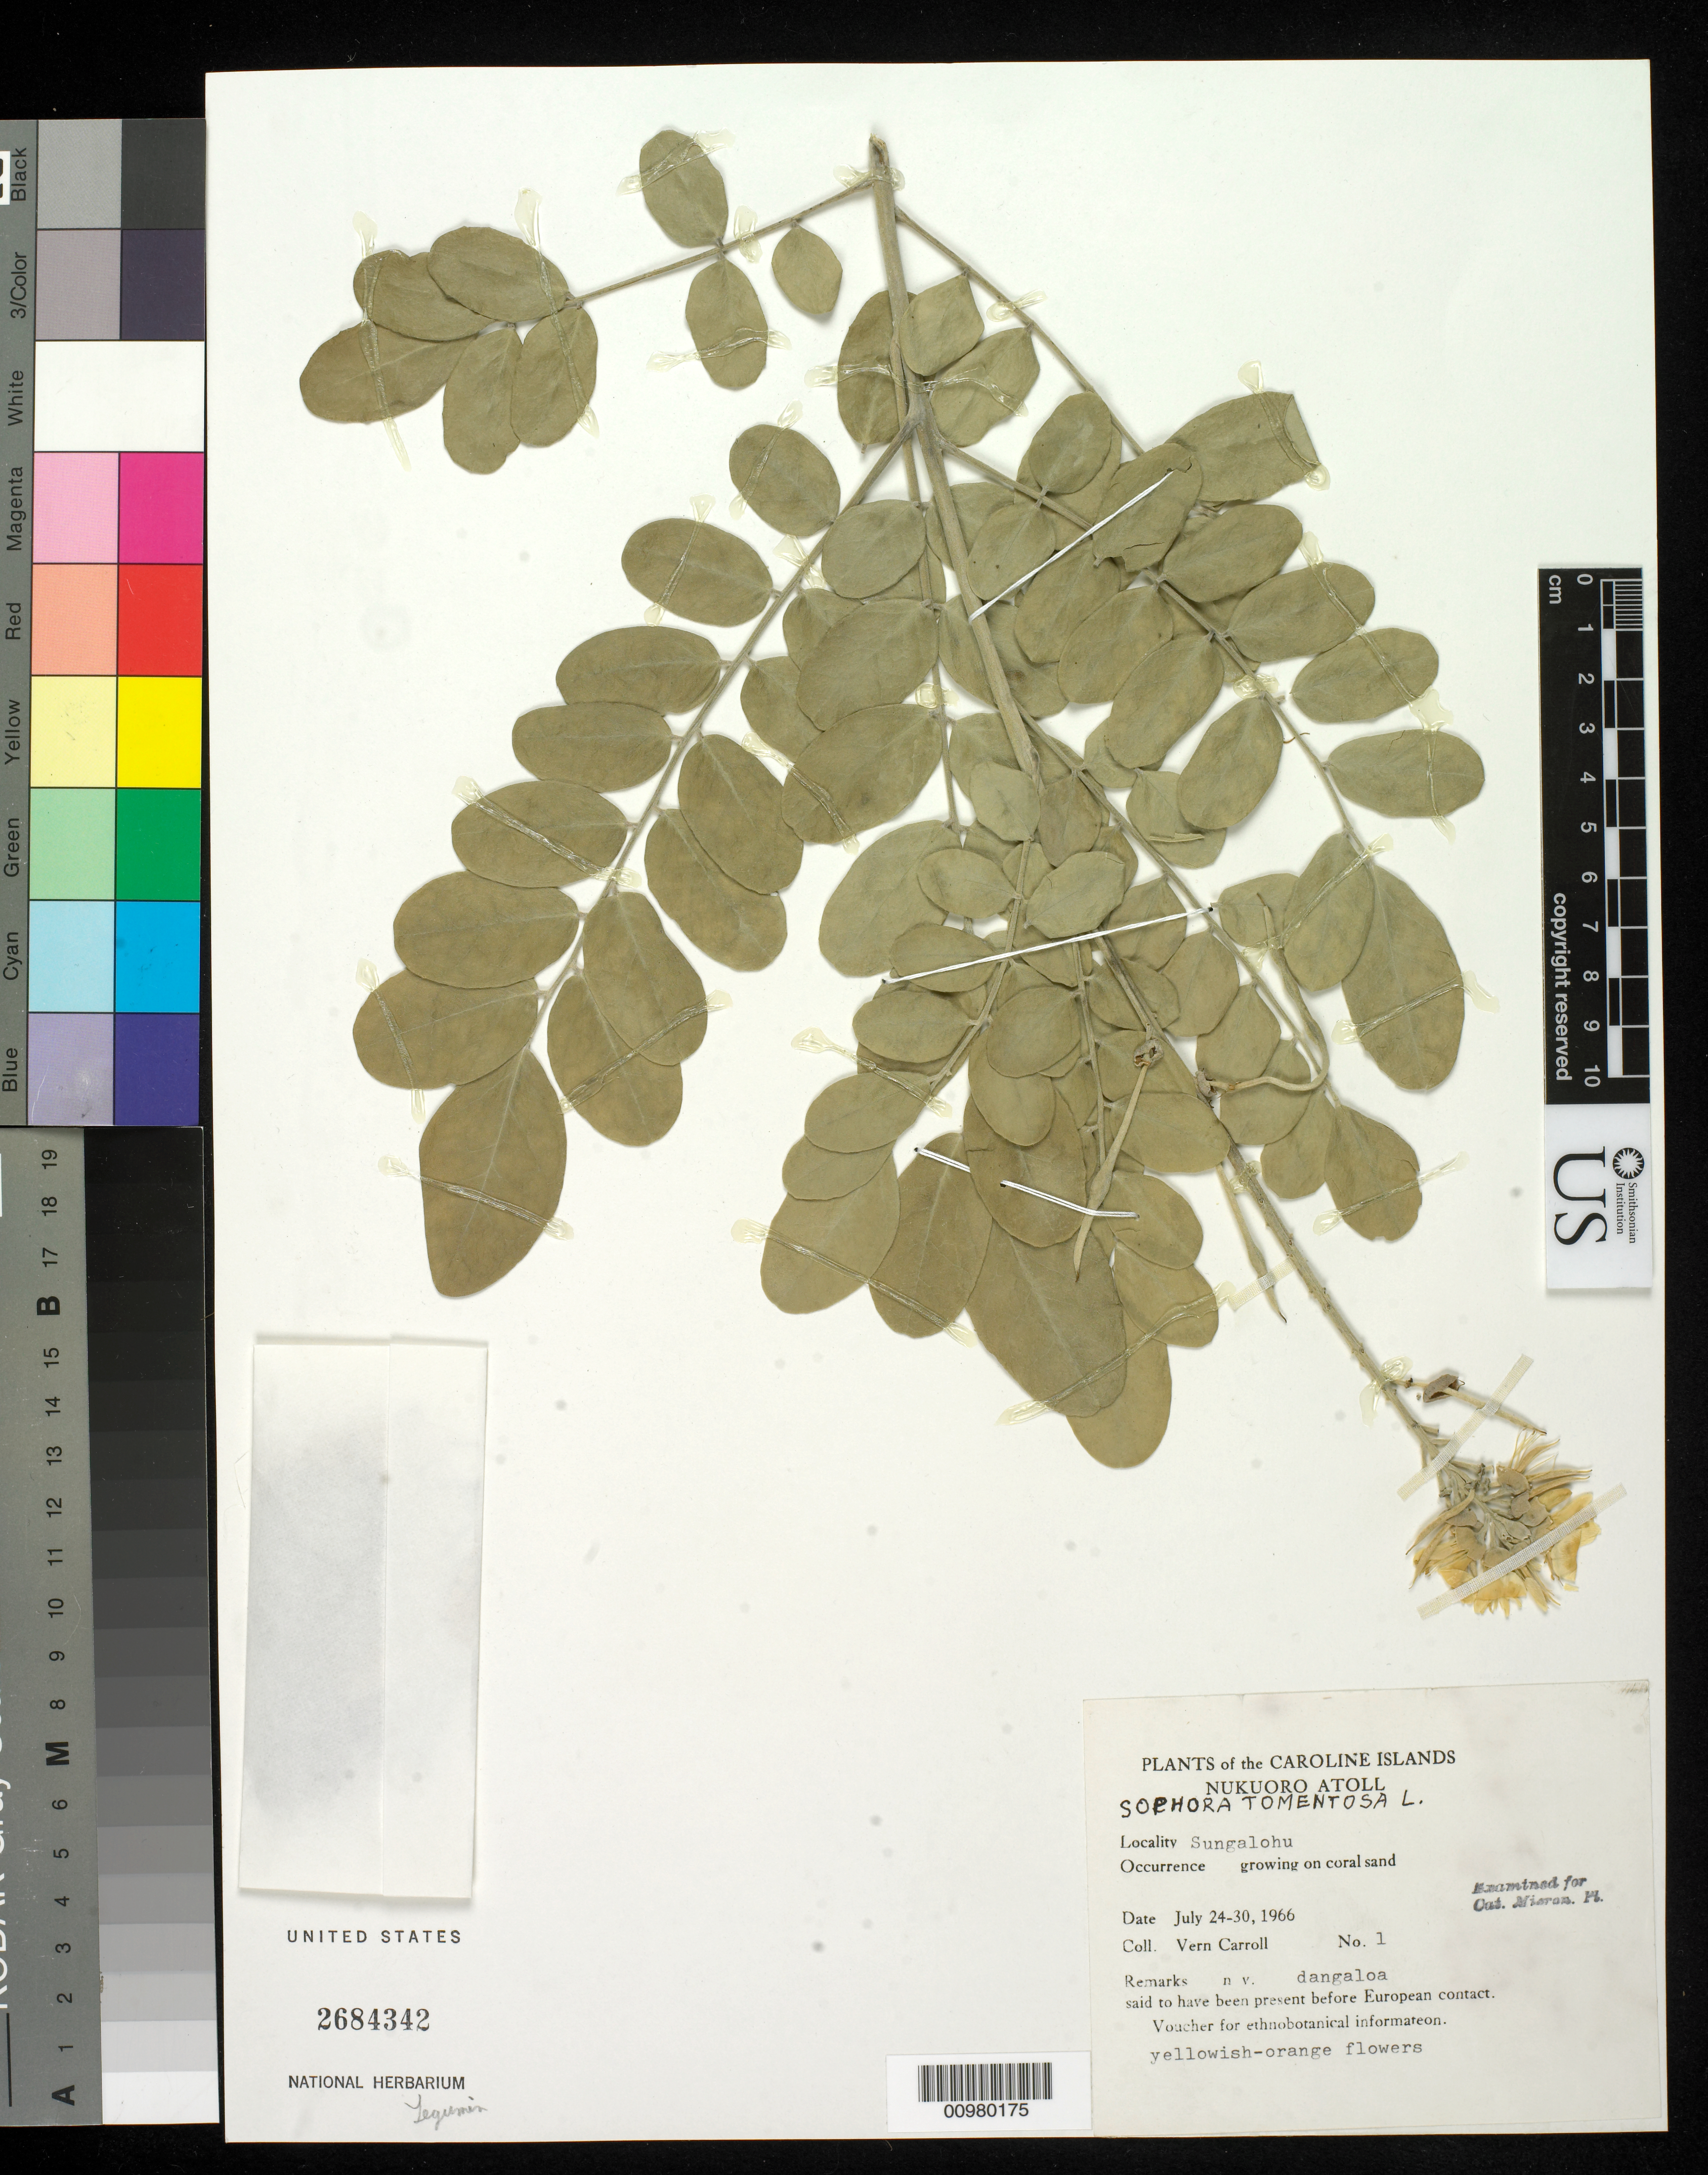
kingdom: Plantae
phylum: Tracheophyta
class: Magnoliopsida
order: Fabales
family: Fabaceae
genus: Sophora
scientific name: Sophora tomentosa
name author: L.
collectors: V. Carroll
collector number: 1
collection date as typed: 24 Jul 1966 to 30 Jul 1966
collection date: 1966-07-24/1966-07-30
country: Micronesia, Federated States of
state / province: Pohnpei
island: Nukuoro Atoll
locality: Sungalohu, growing on coral sand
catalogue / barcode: US 2684342